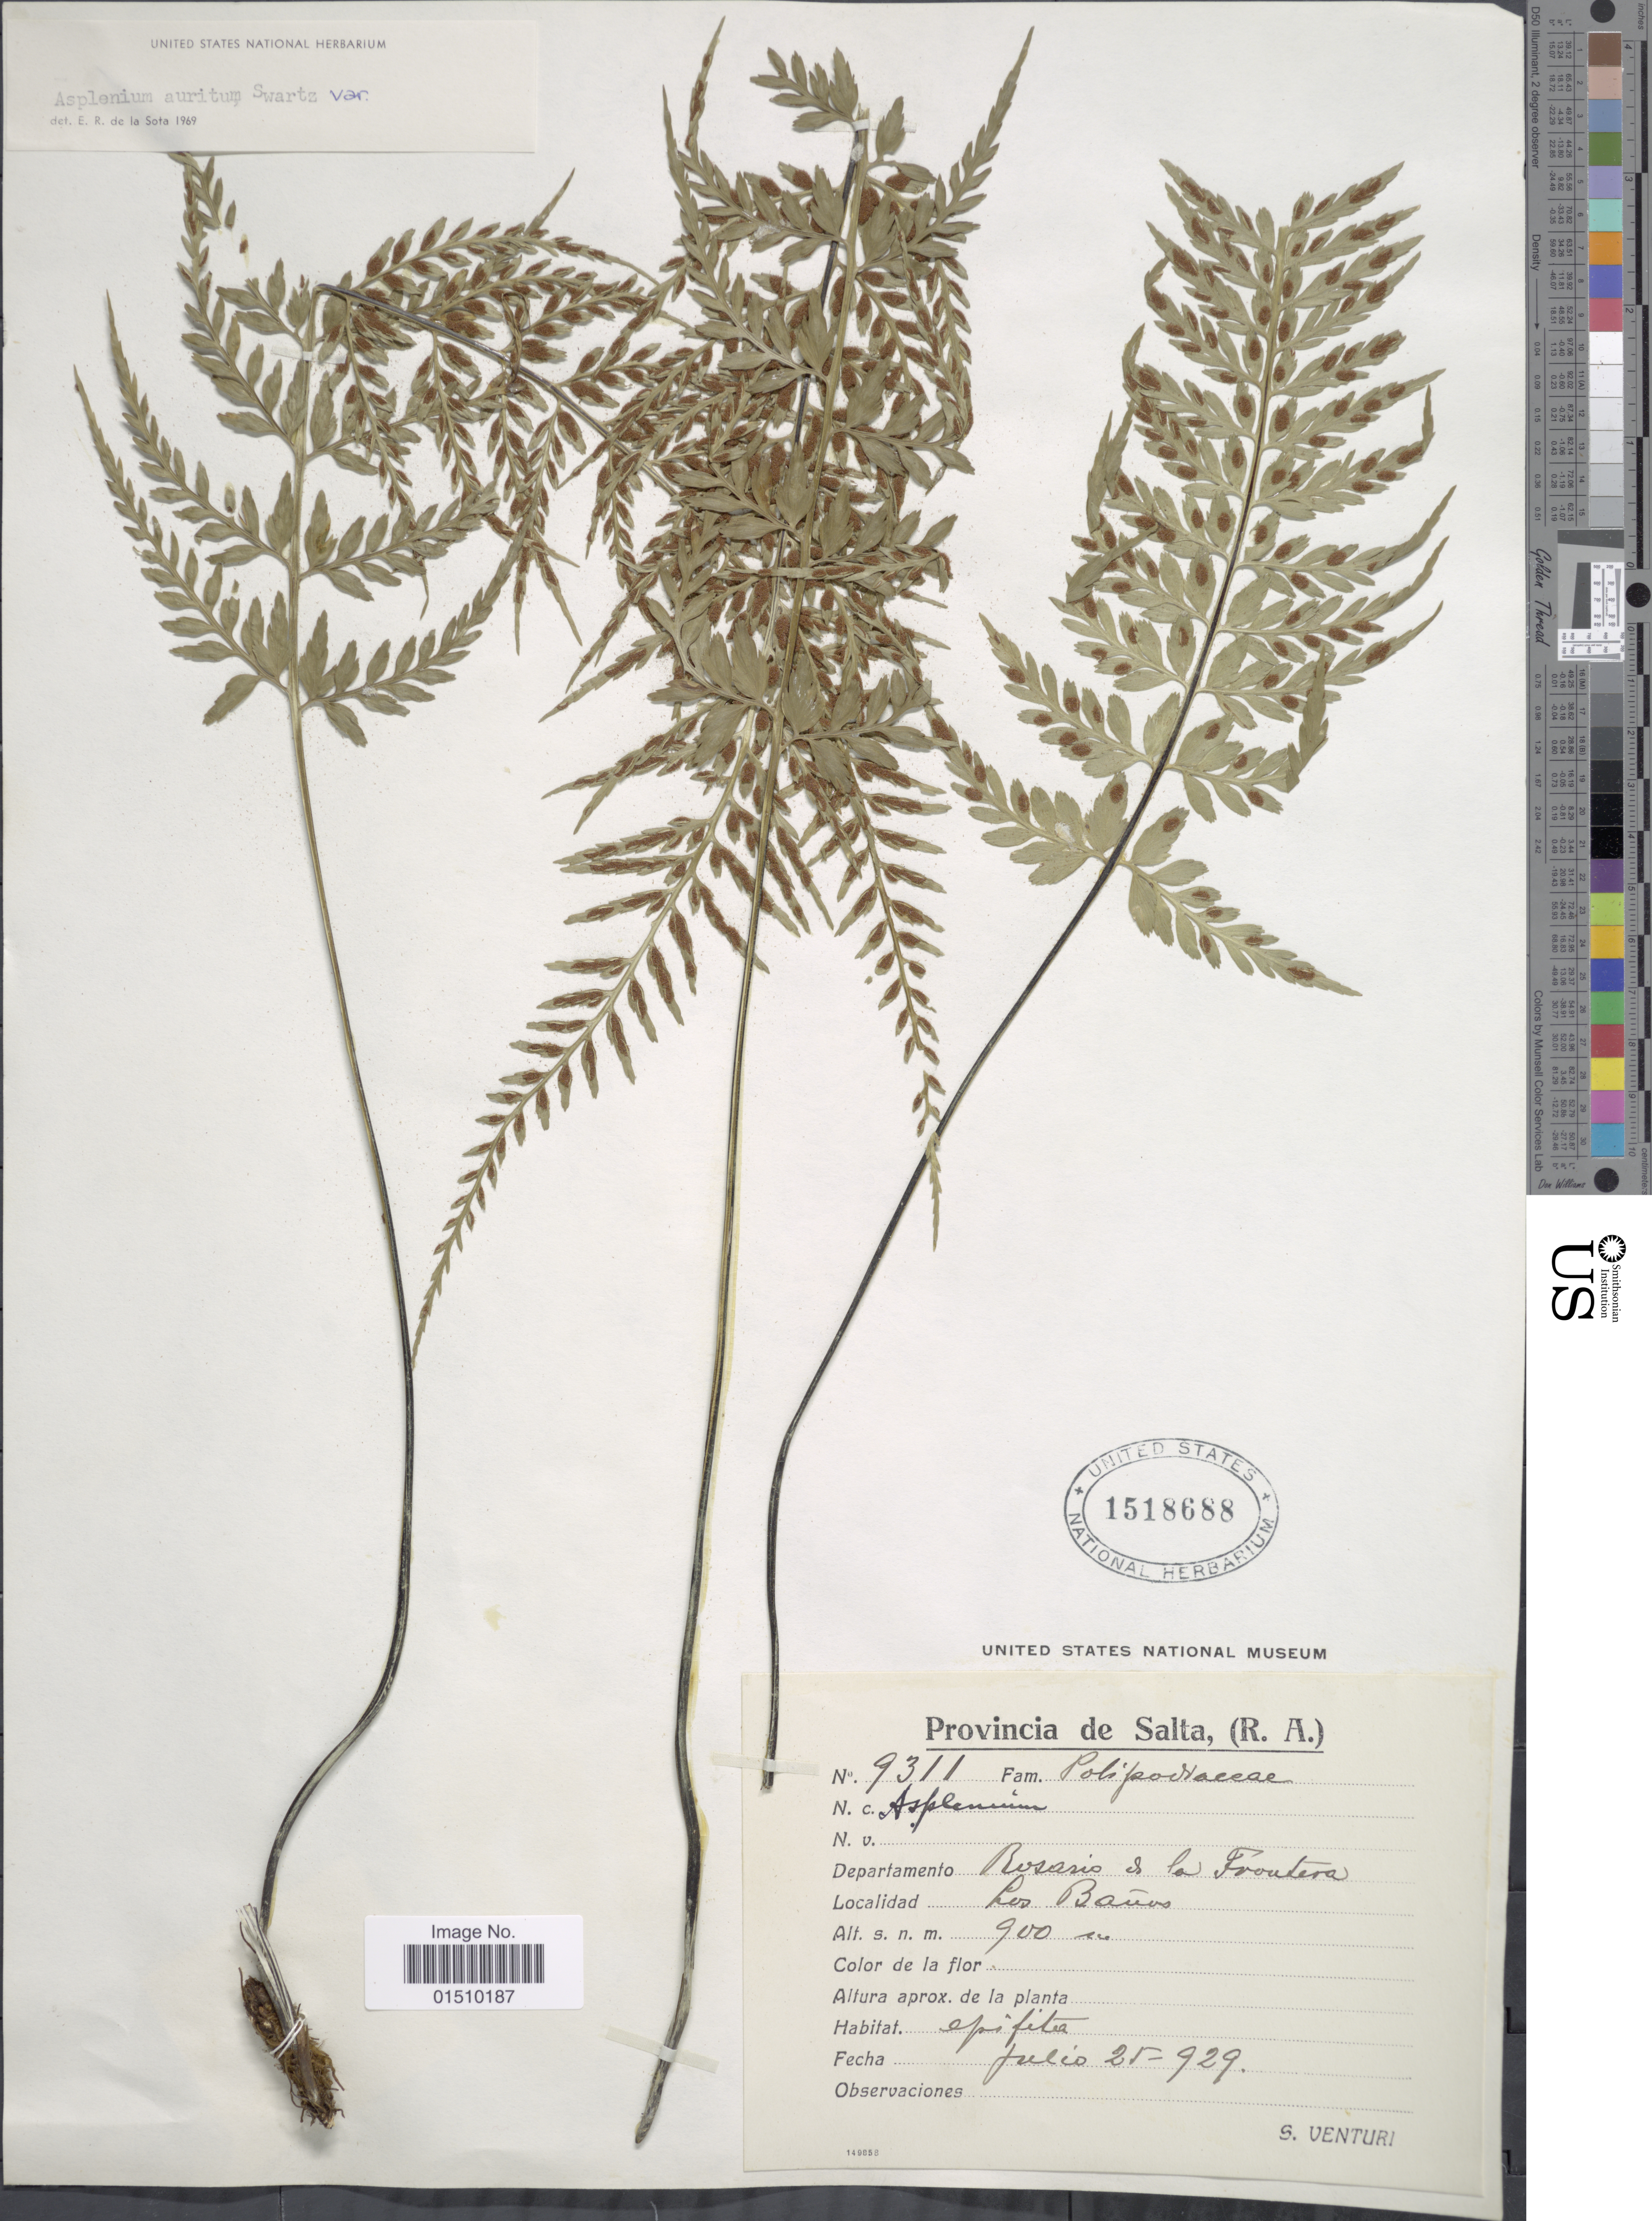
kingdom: Plantae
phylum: Tracheophyta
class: Polypodiopsida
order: Polypodiales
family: Aspleniaceae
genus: Asplenium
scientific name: Asplenium auritum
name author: Sw.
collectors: S. Venturi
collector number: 9311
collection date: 1929-07-25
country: Argentina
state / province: Salta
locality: Provincia de Salta, (R.A.), Departamento Bosario & La Frontera, Los Banos.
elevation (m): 900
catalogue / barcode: US 1518688